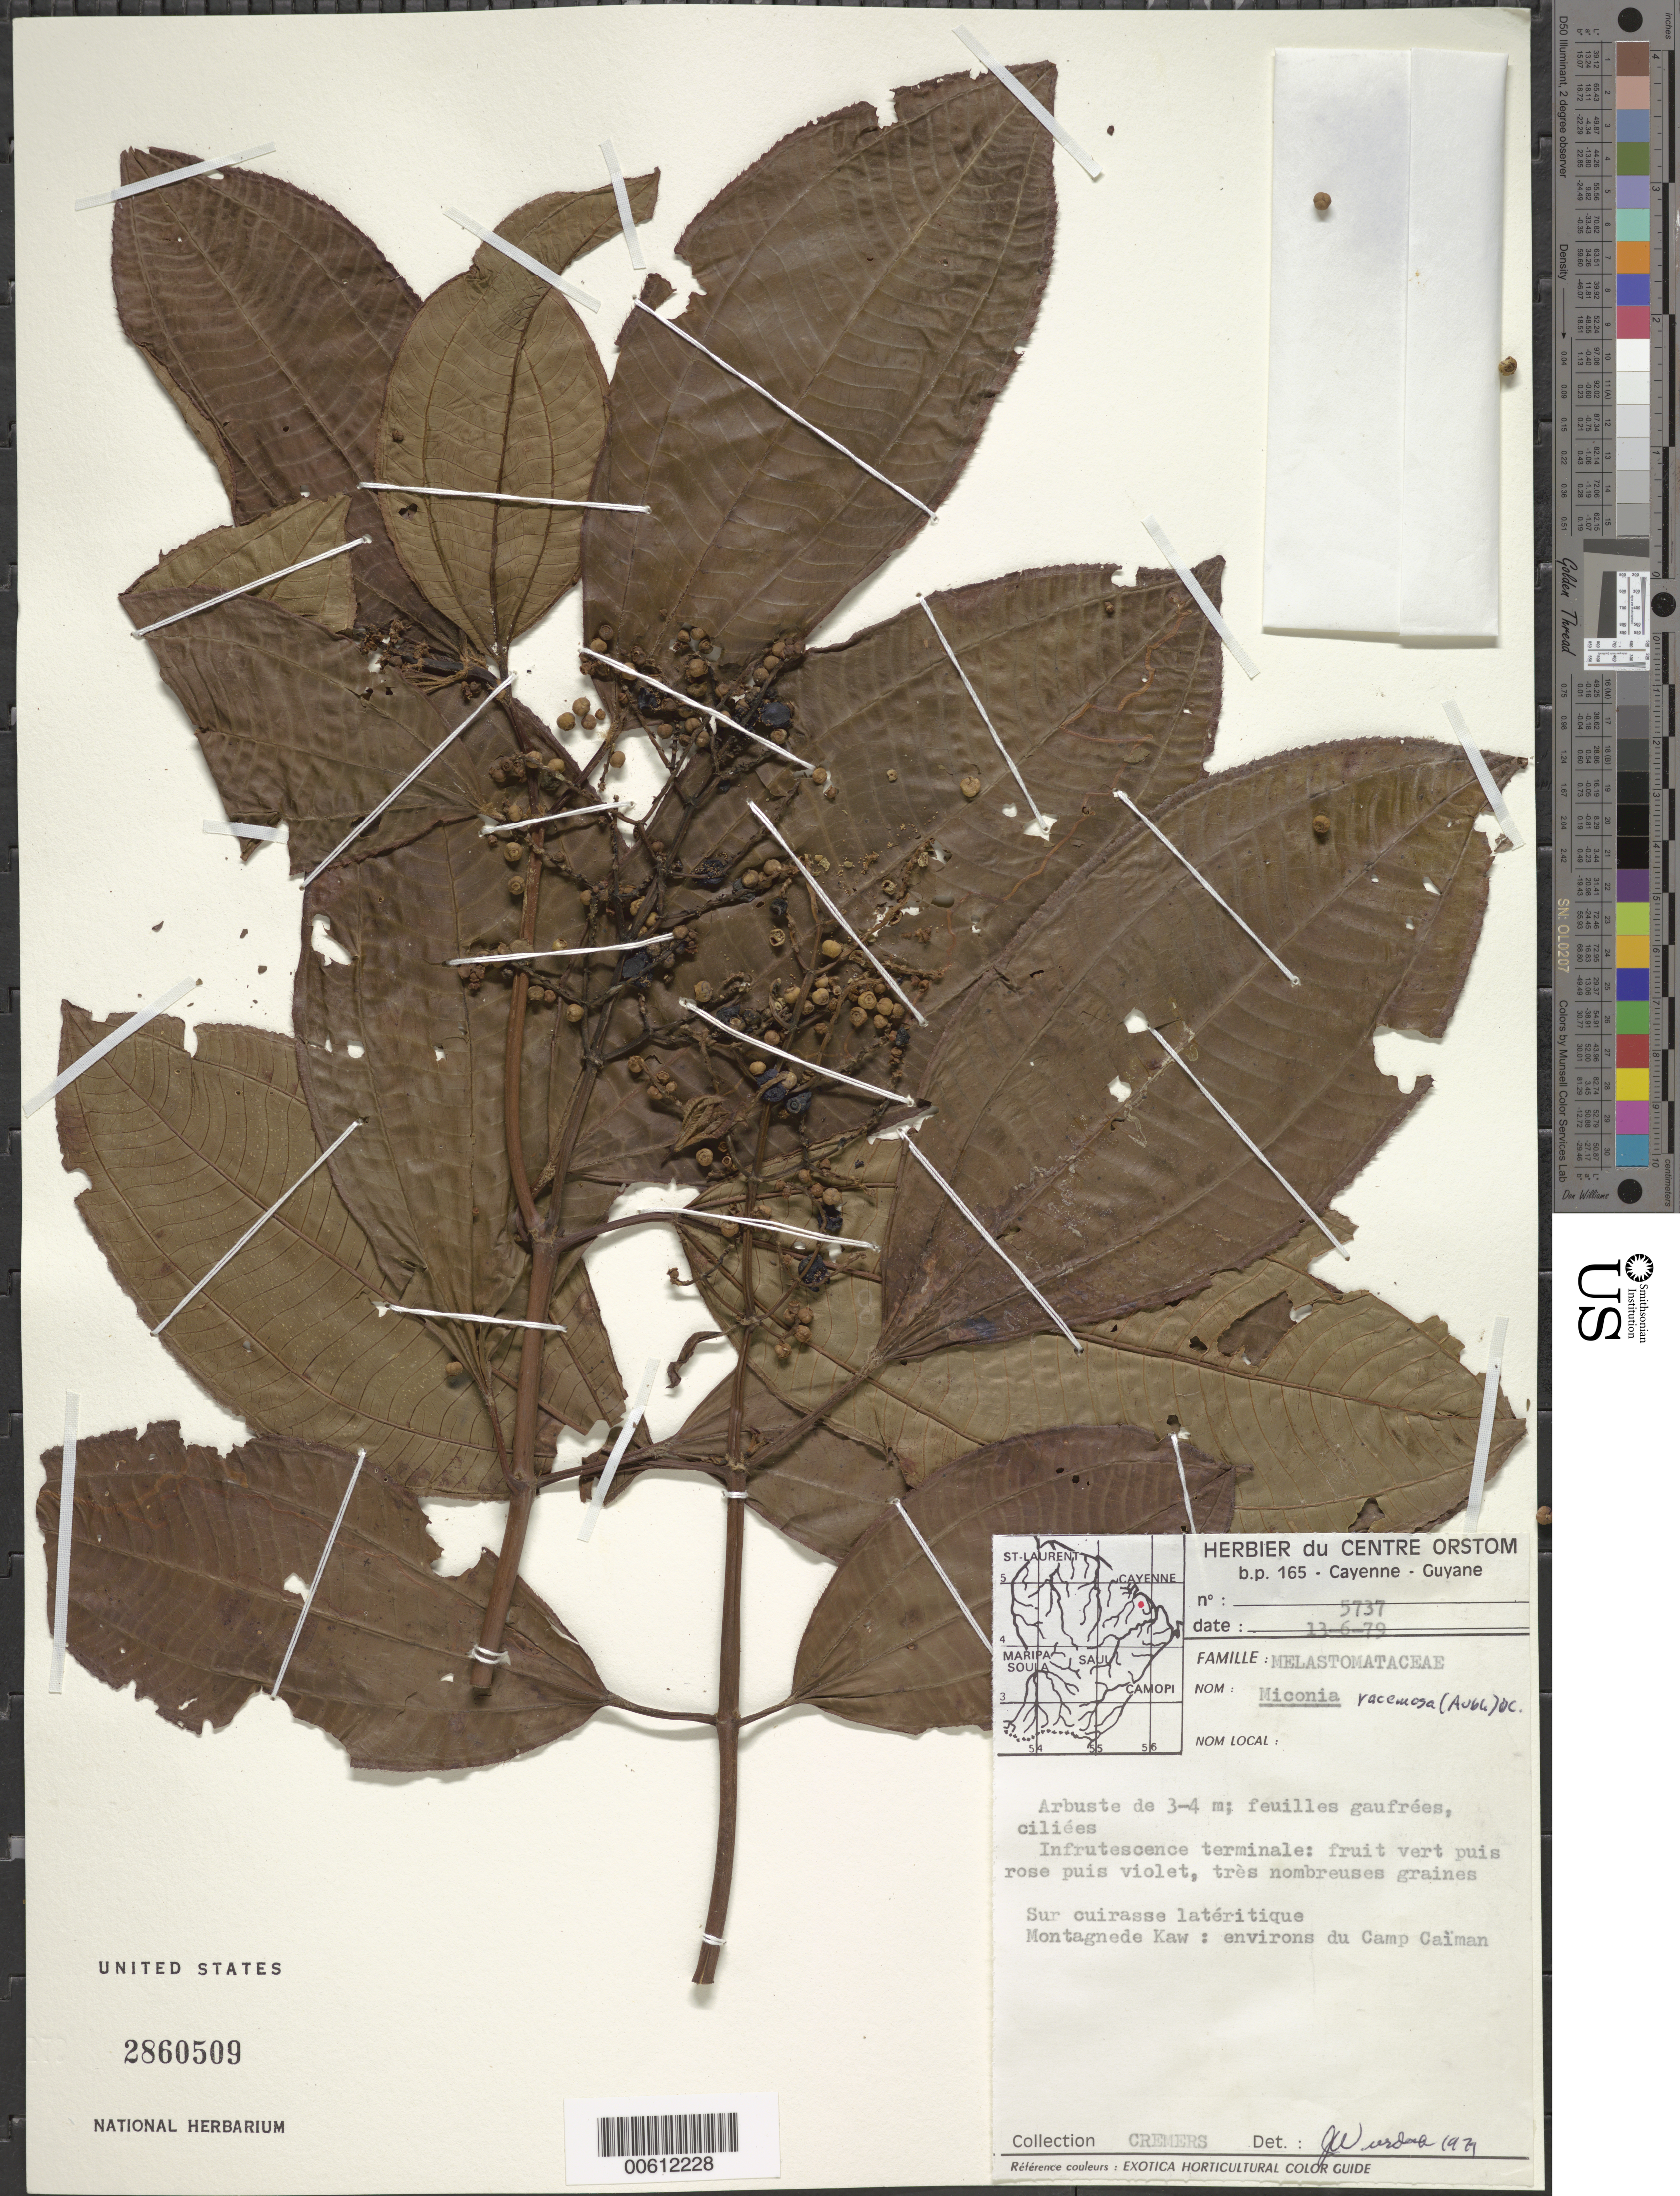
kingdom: Plantae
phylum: Tracheophyta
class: Magnoliopsida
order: Myrtales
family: Melastomataceae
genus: Miconia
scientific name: Miconia racemosa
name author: (Aubl.) DC.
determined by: Wurdack, John J., (US), US (UNITED STATES)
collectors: G. Cremers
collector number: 5737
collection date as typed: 13-Jun-79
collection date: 1979-06-13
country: French Guiana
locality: Montagne de Kaw, Camp Caïman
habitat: Sur cuirasse lateritique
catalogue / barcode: US 2860509